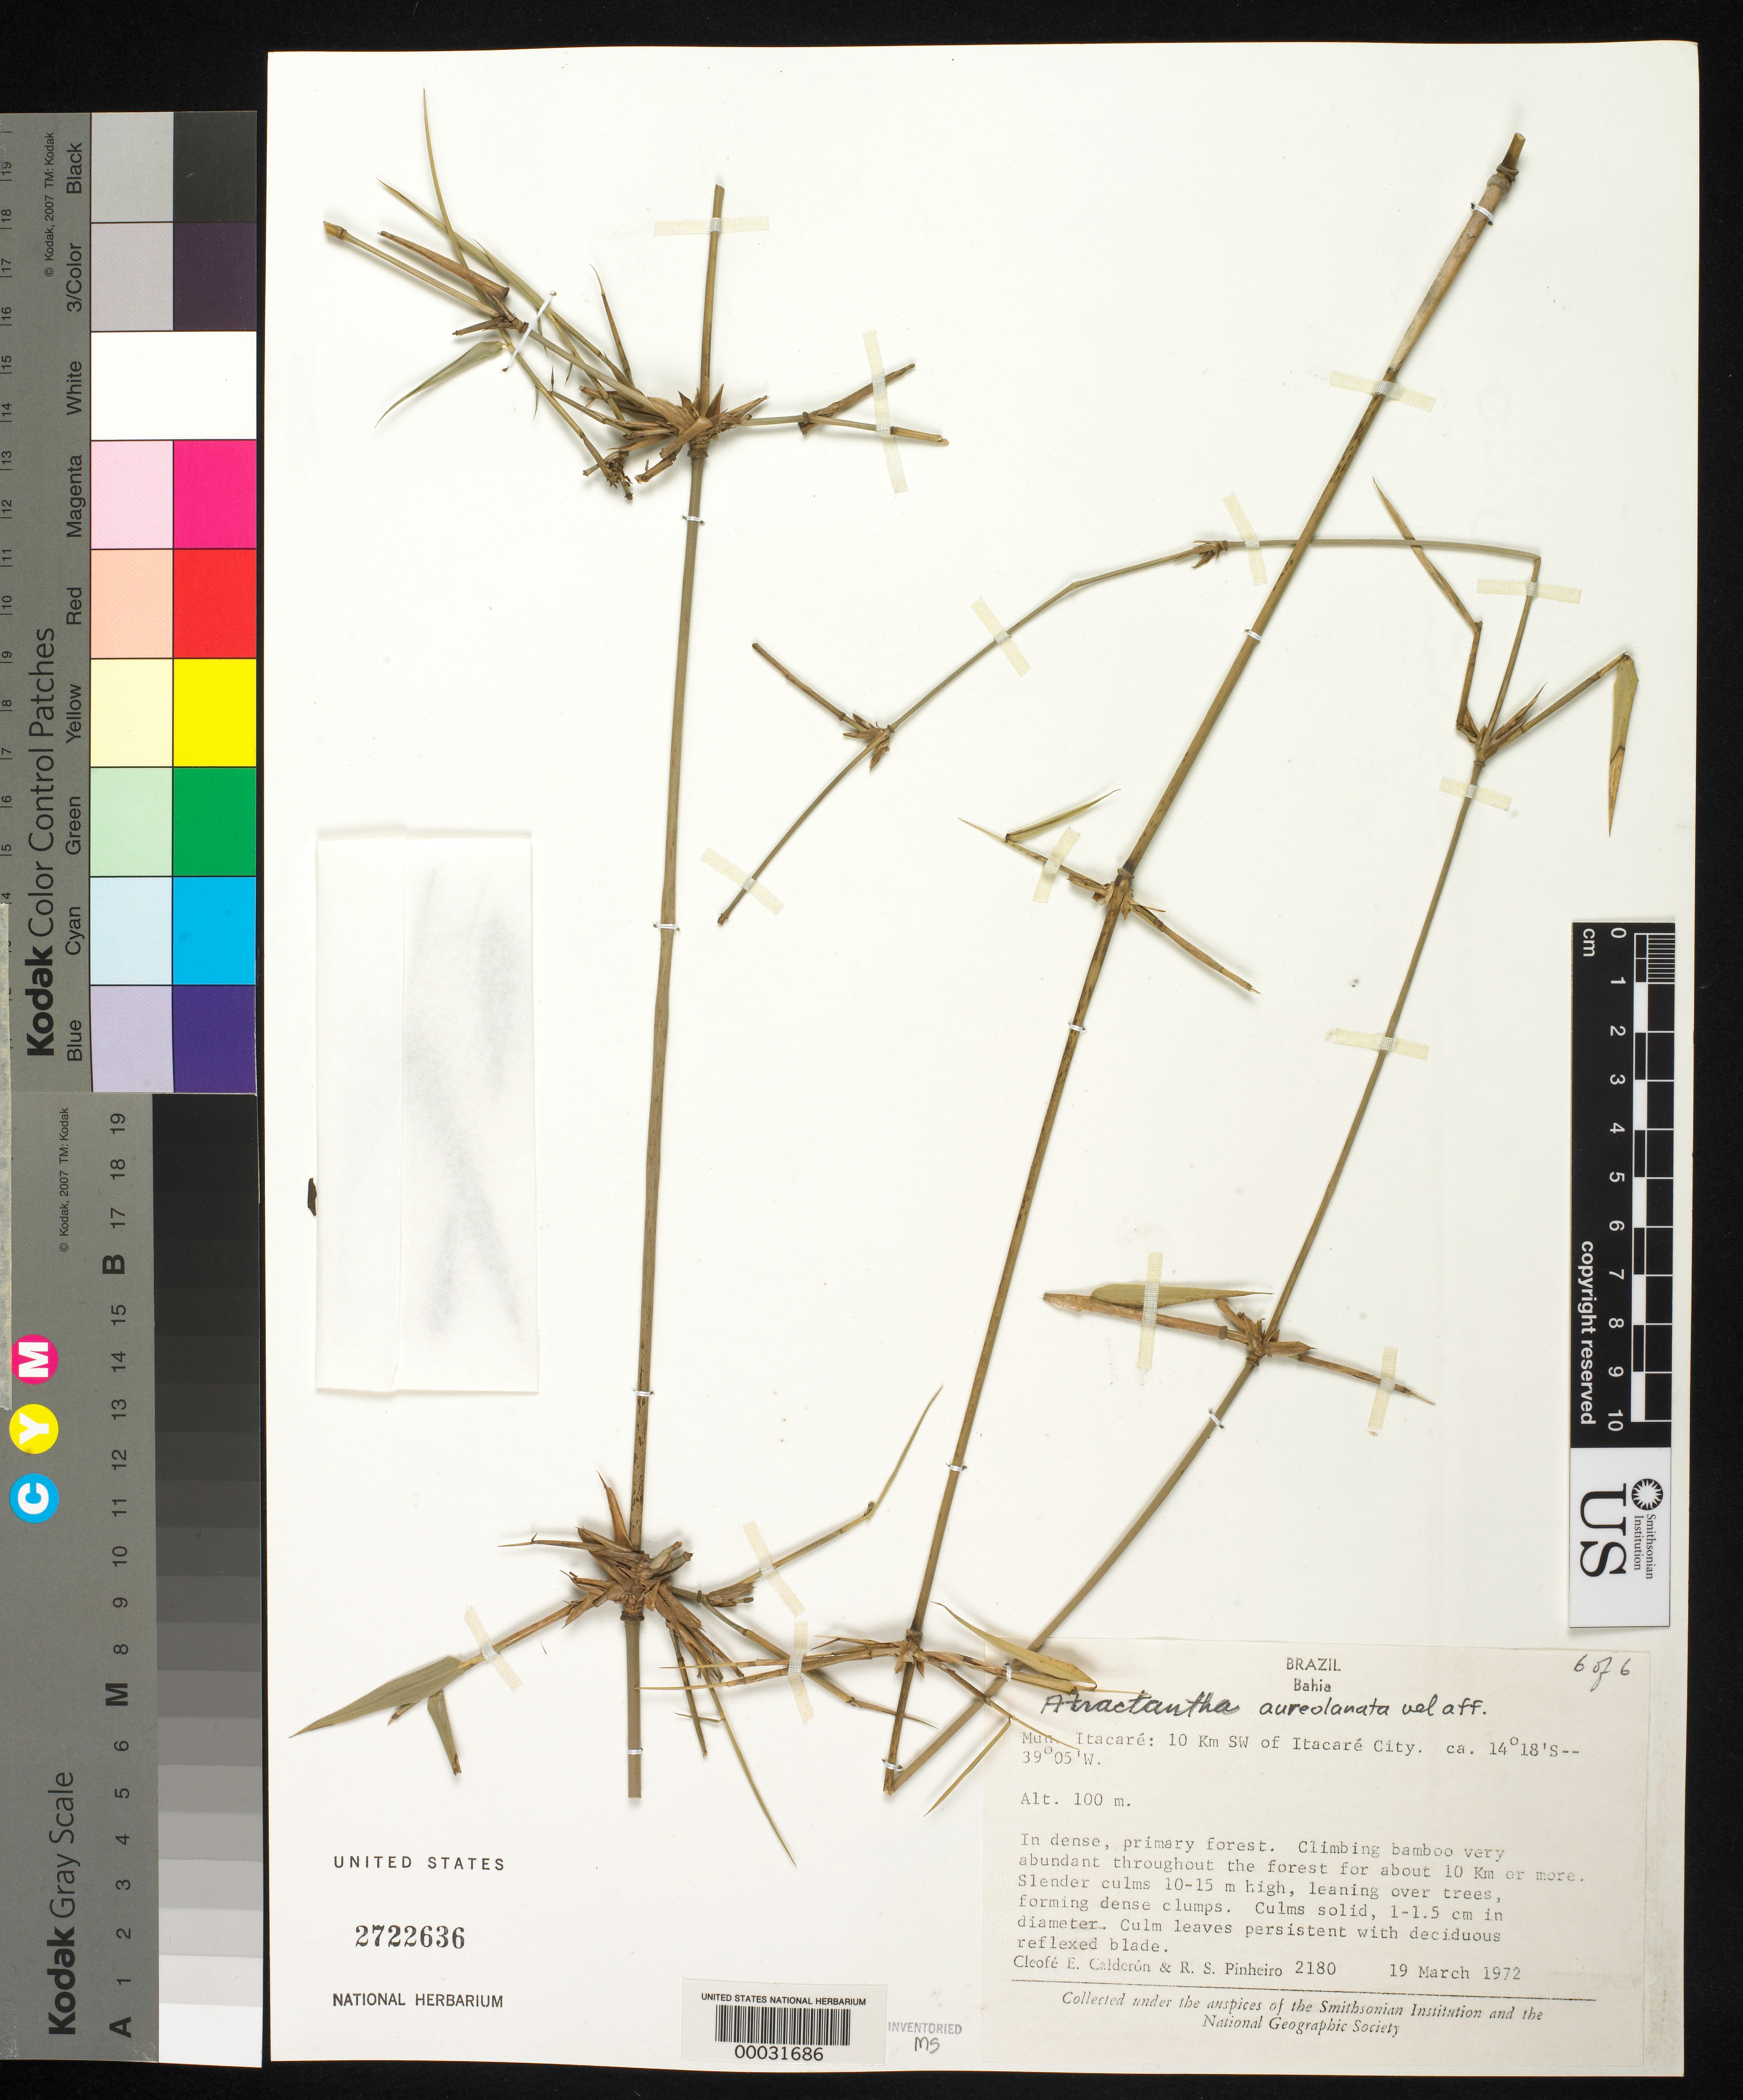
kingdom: Plantae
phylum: Tracheophyta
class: Liliopsida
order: Poales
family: Poaceae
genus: Atractantha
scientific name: Atractantha aureolanata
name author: Judz.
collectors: C. E. Calderón & R. S. Pinheiro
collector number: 2180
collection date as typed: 19 Mar 1972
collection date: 1972-03-19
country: Brazil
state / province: Bahia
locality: Itacare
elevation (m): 100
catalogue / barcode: US 2722636